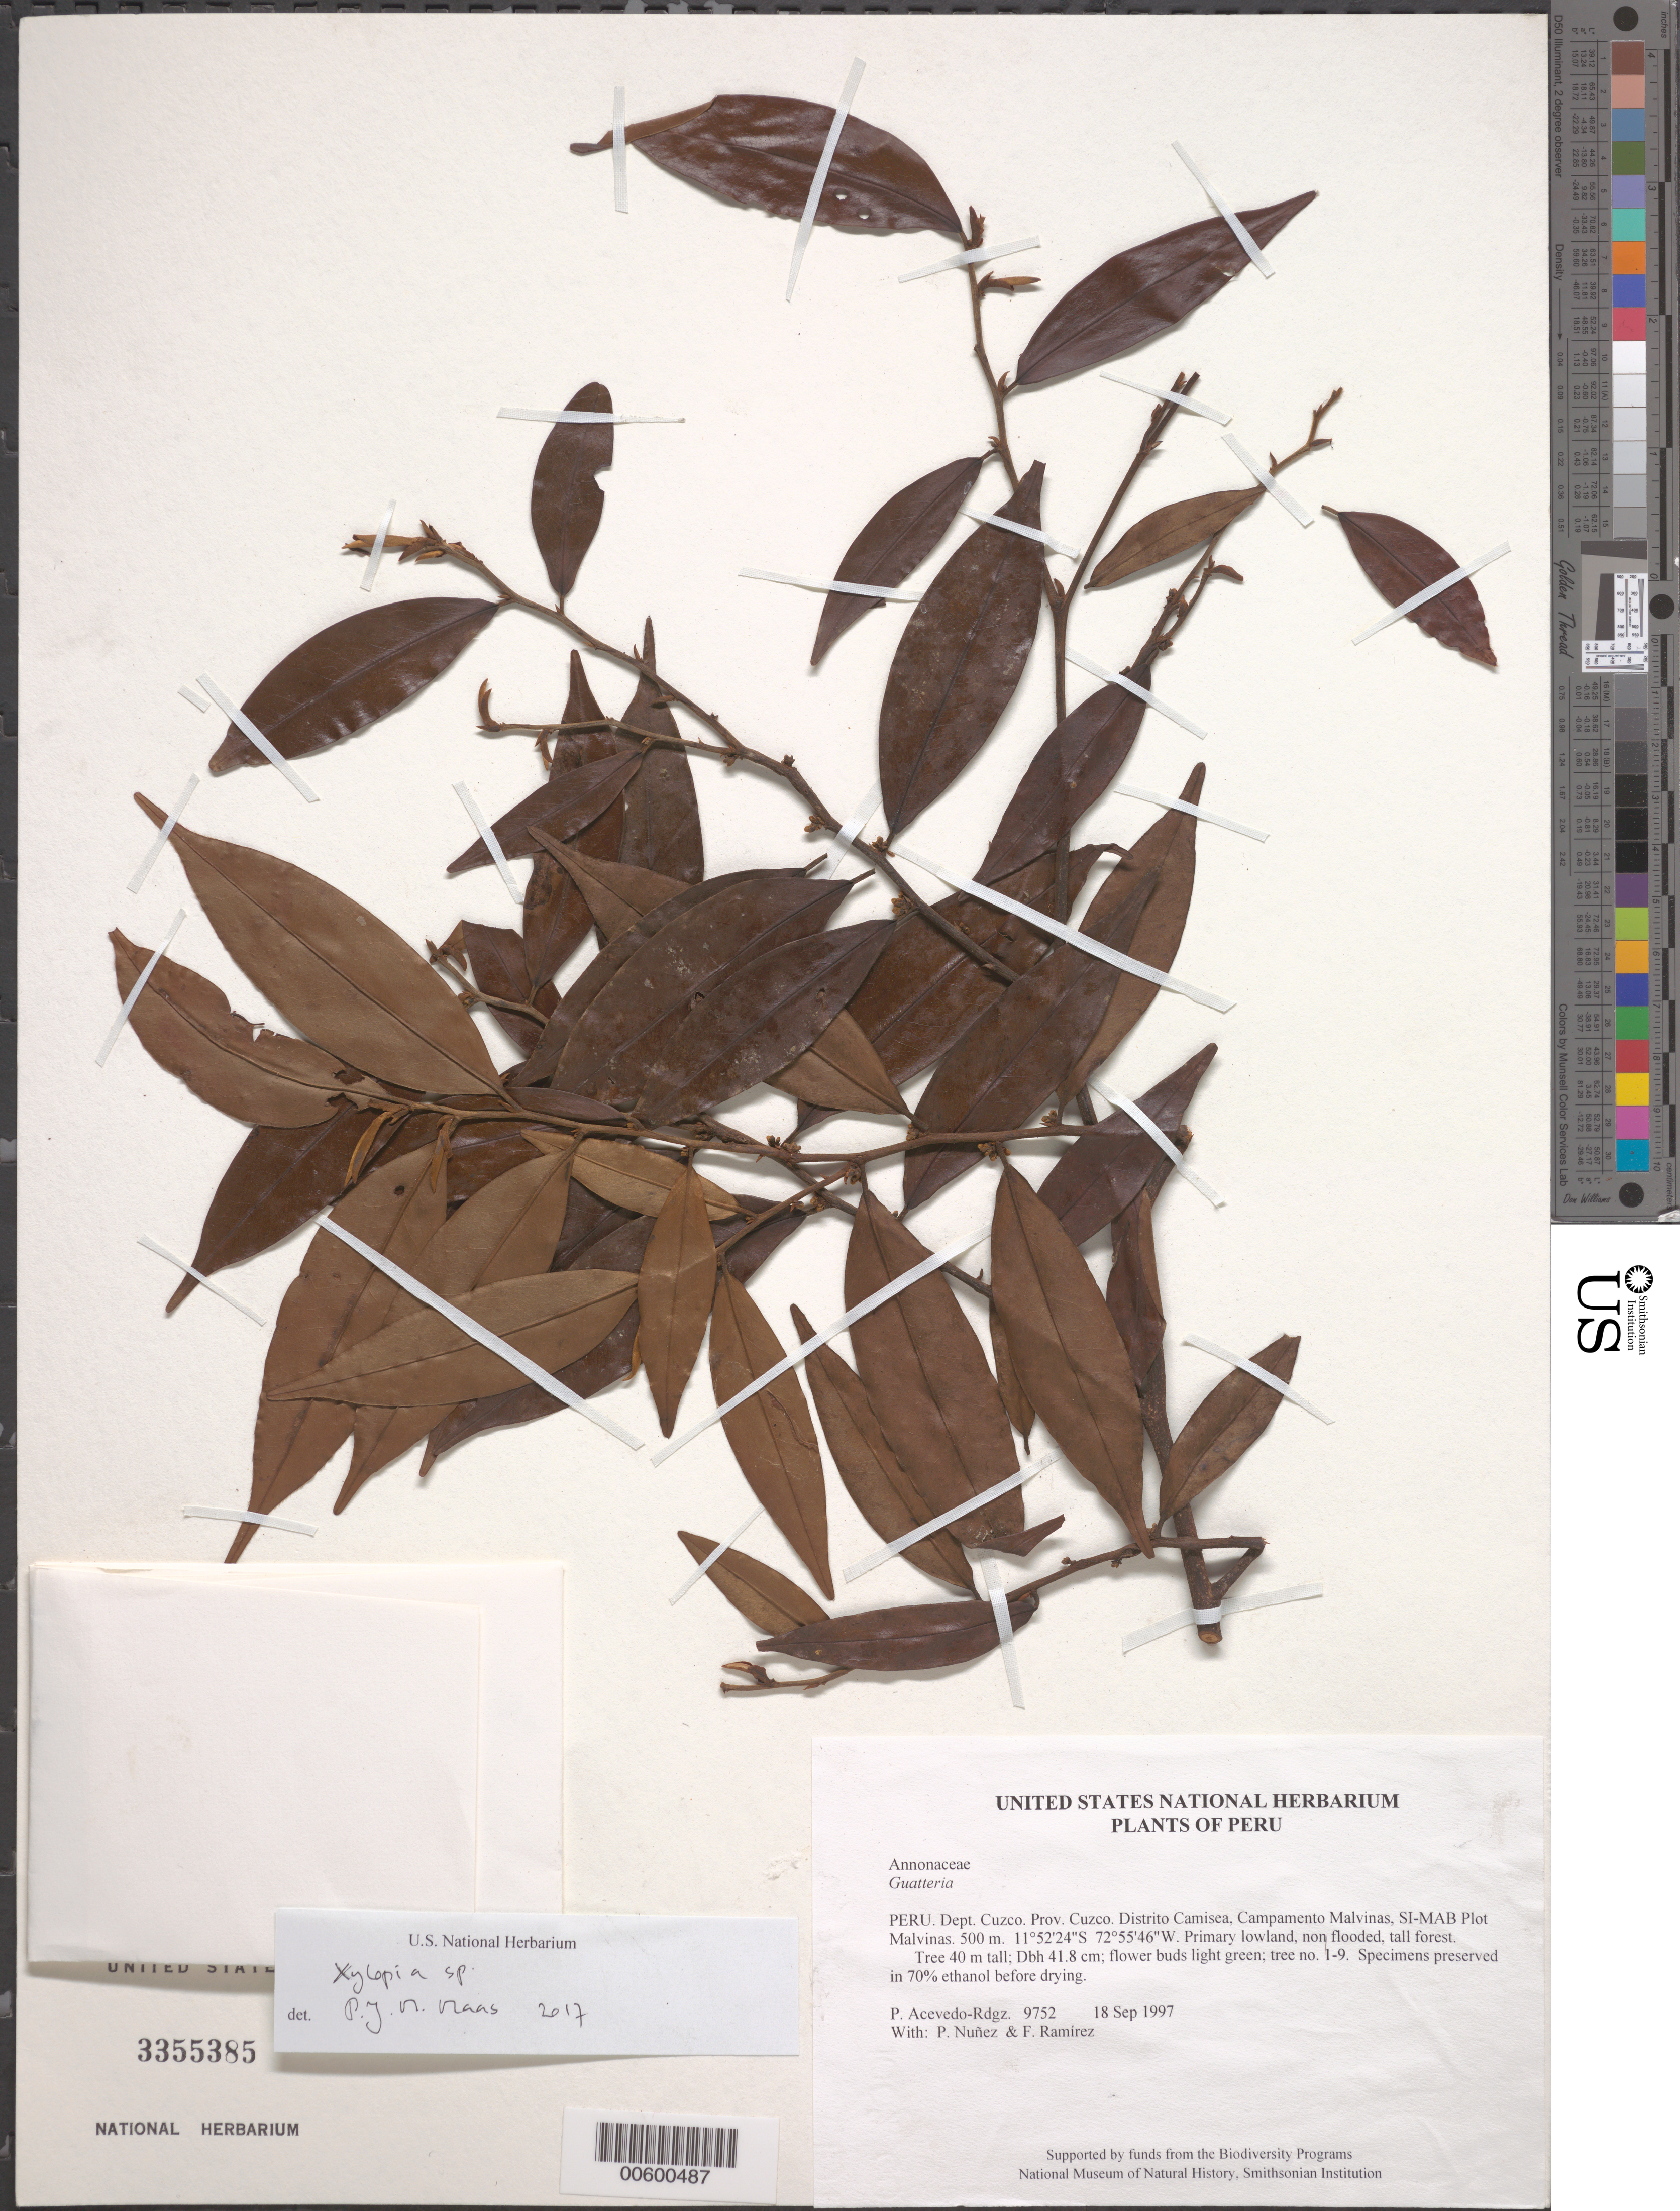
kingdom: Plantae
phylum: Tracheophyta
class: Magnoliopsida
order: Magnoliales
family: Annonaceae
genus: Xylopia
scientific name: Xylopia sp.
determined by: Maas, Paul J. M.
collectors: P. Acevedo-Rodr., P. Nuñez V. & F. Ramirez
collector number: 9752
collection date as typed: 18 Sep 1997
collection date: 1997-09-18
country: Peru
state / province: Cusco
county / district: Cusco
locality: Distrito Camisea, Campamento Malvinas, SI-MAB Plot Malvinas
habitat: Primary lowland, non flooded, tall forest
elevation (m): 500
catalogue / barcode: US 3355385